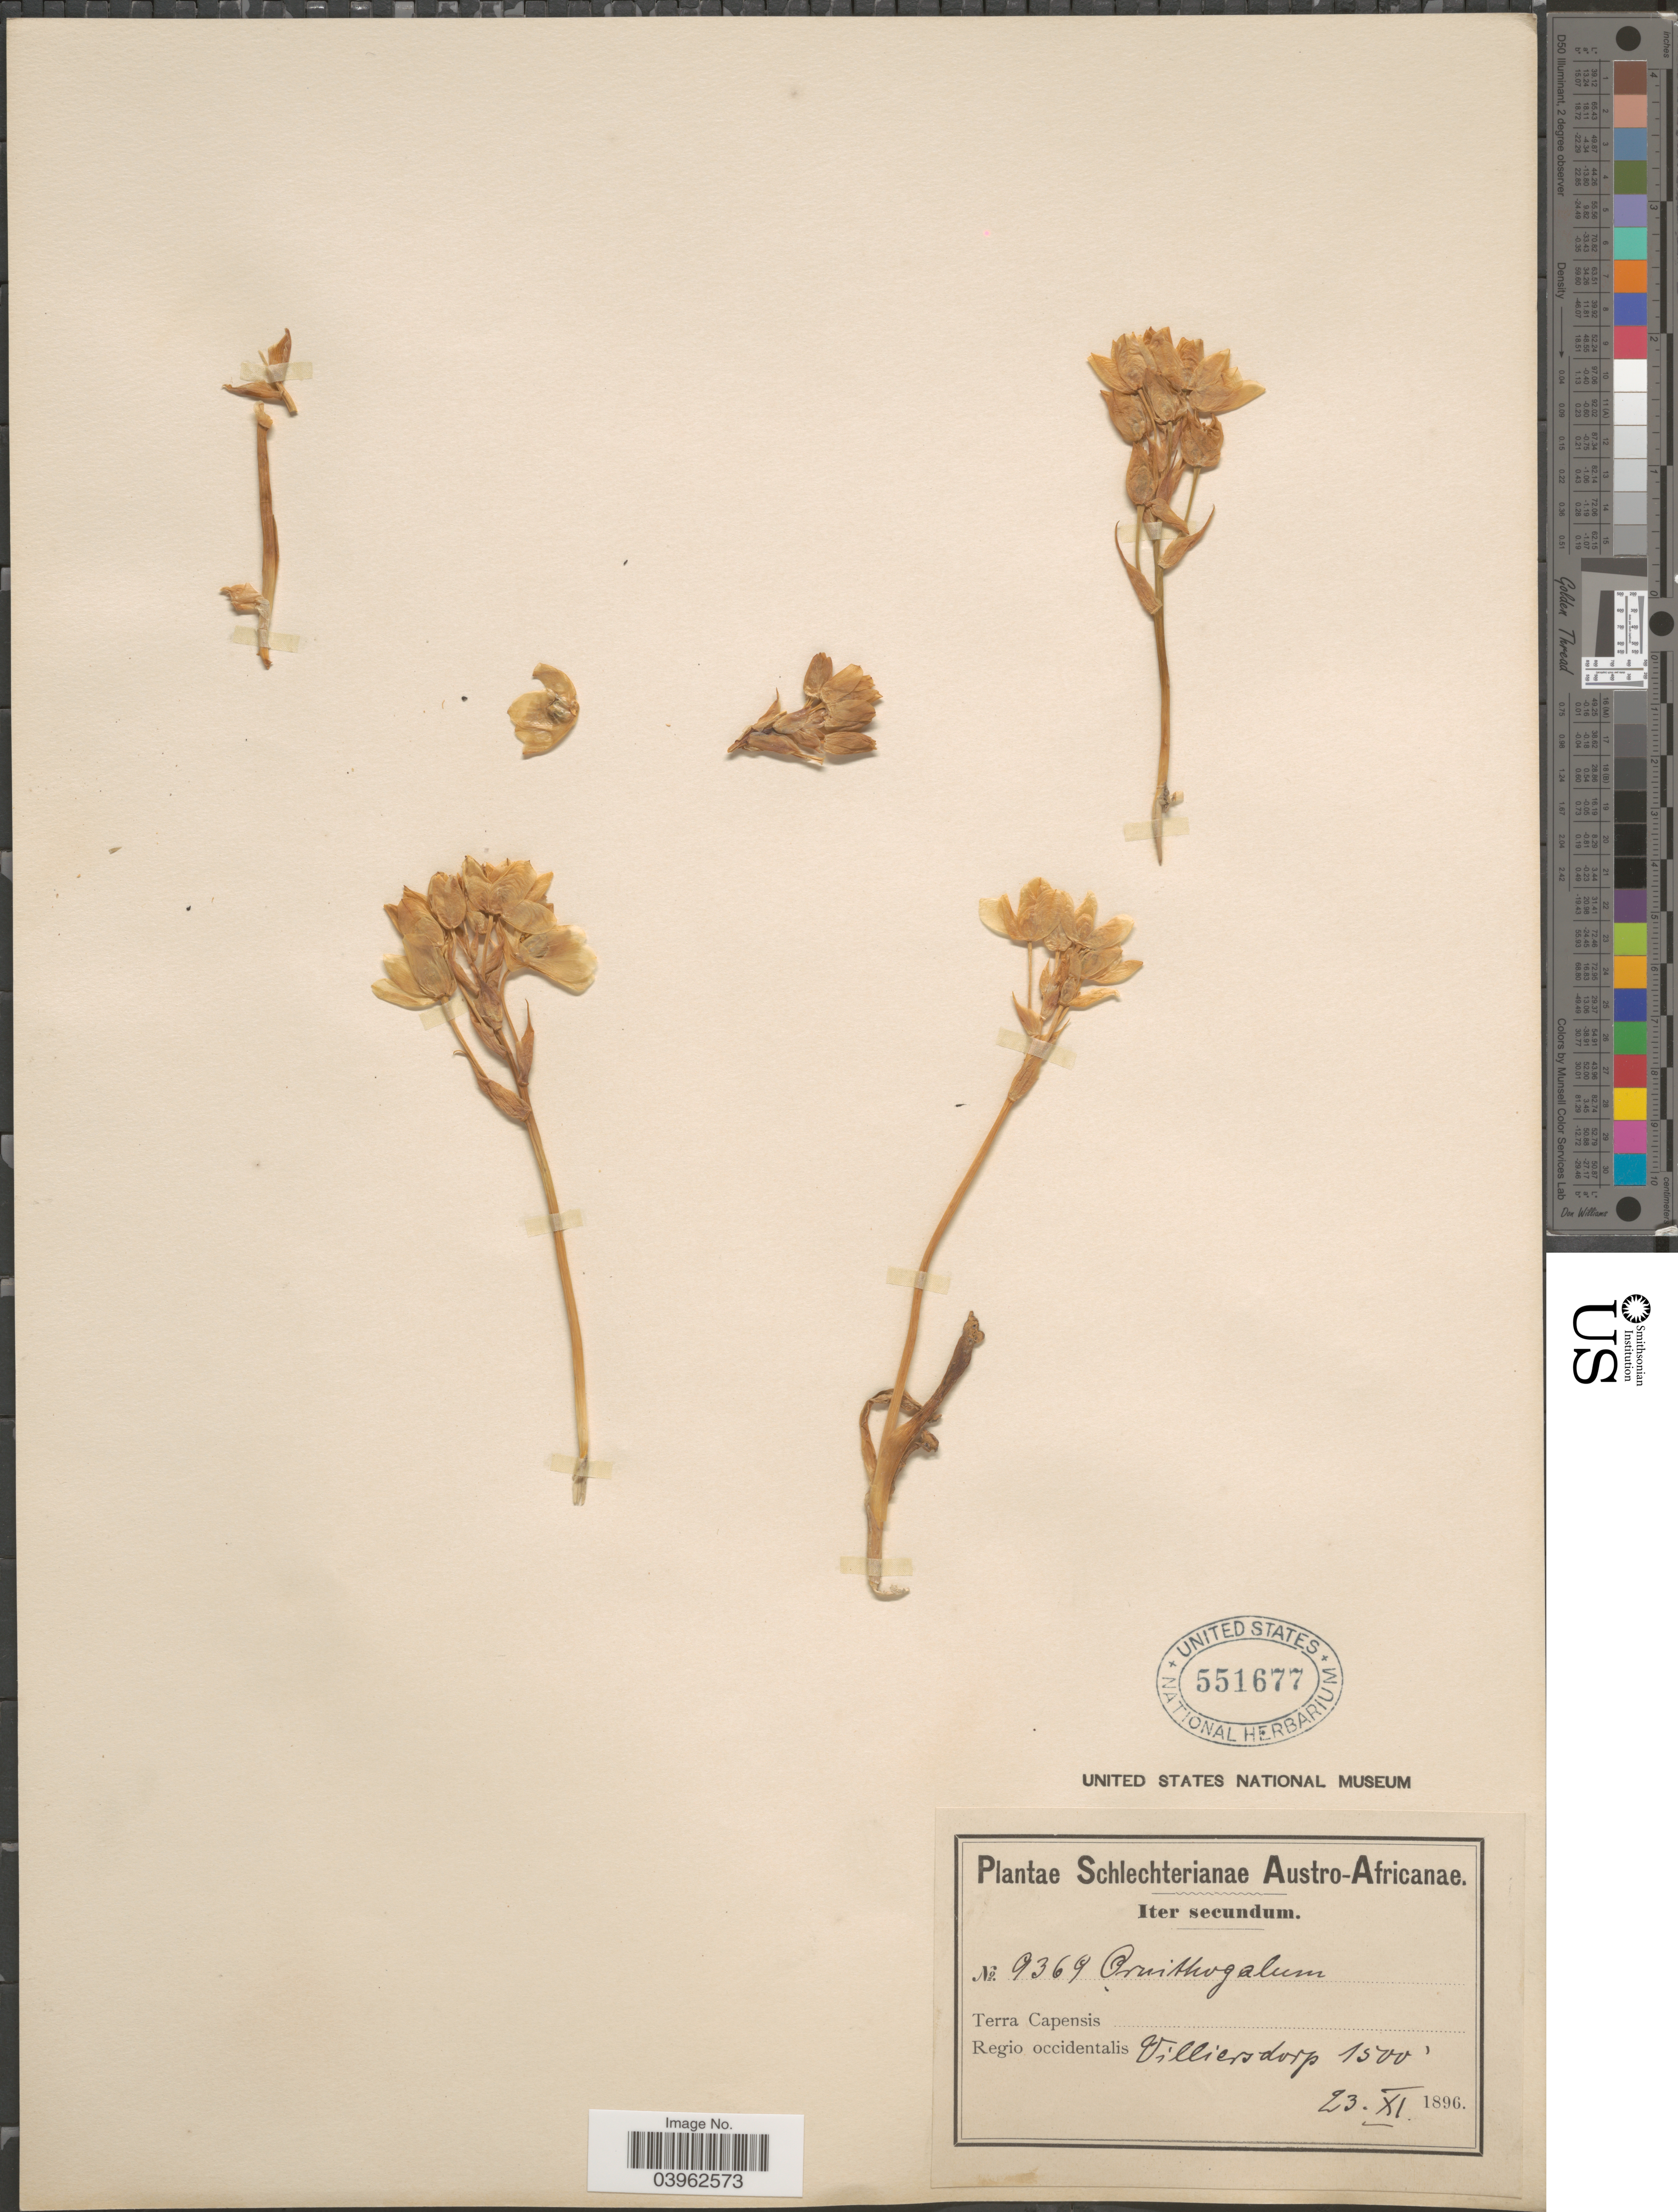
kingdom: Plantae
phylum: Tracheophyta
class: Liliopsida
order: Asparagales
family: Asparagaceae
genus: Ornithogalum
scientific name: Ornithogalum sp.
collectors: Schlechter, --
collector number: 9369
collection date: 1896-11-23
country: South Africa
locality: Austro-Africanae. Terra Capensis. Regio occidentalis. Villiersdorp.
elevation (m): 457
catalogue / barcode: US 551677